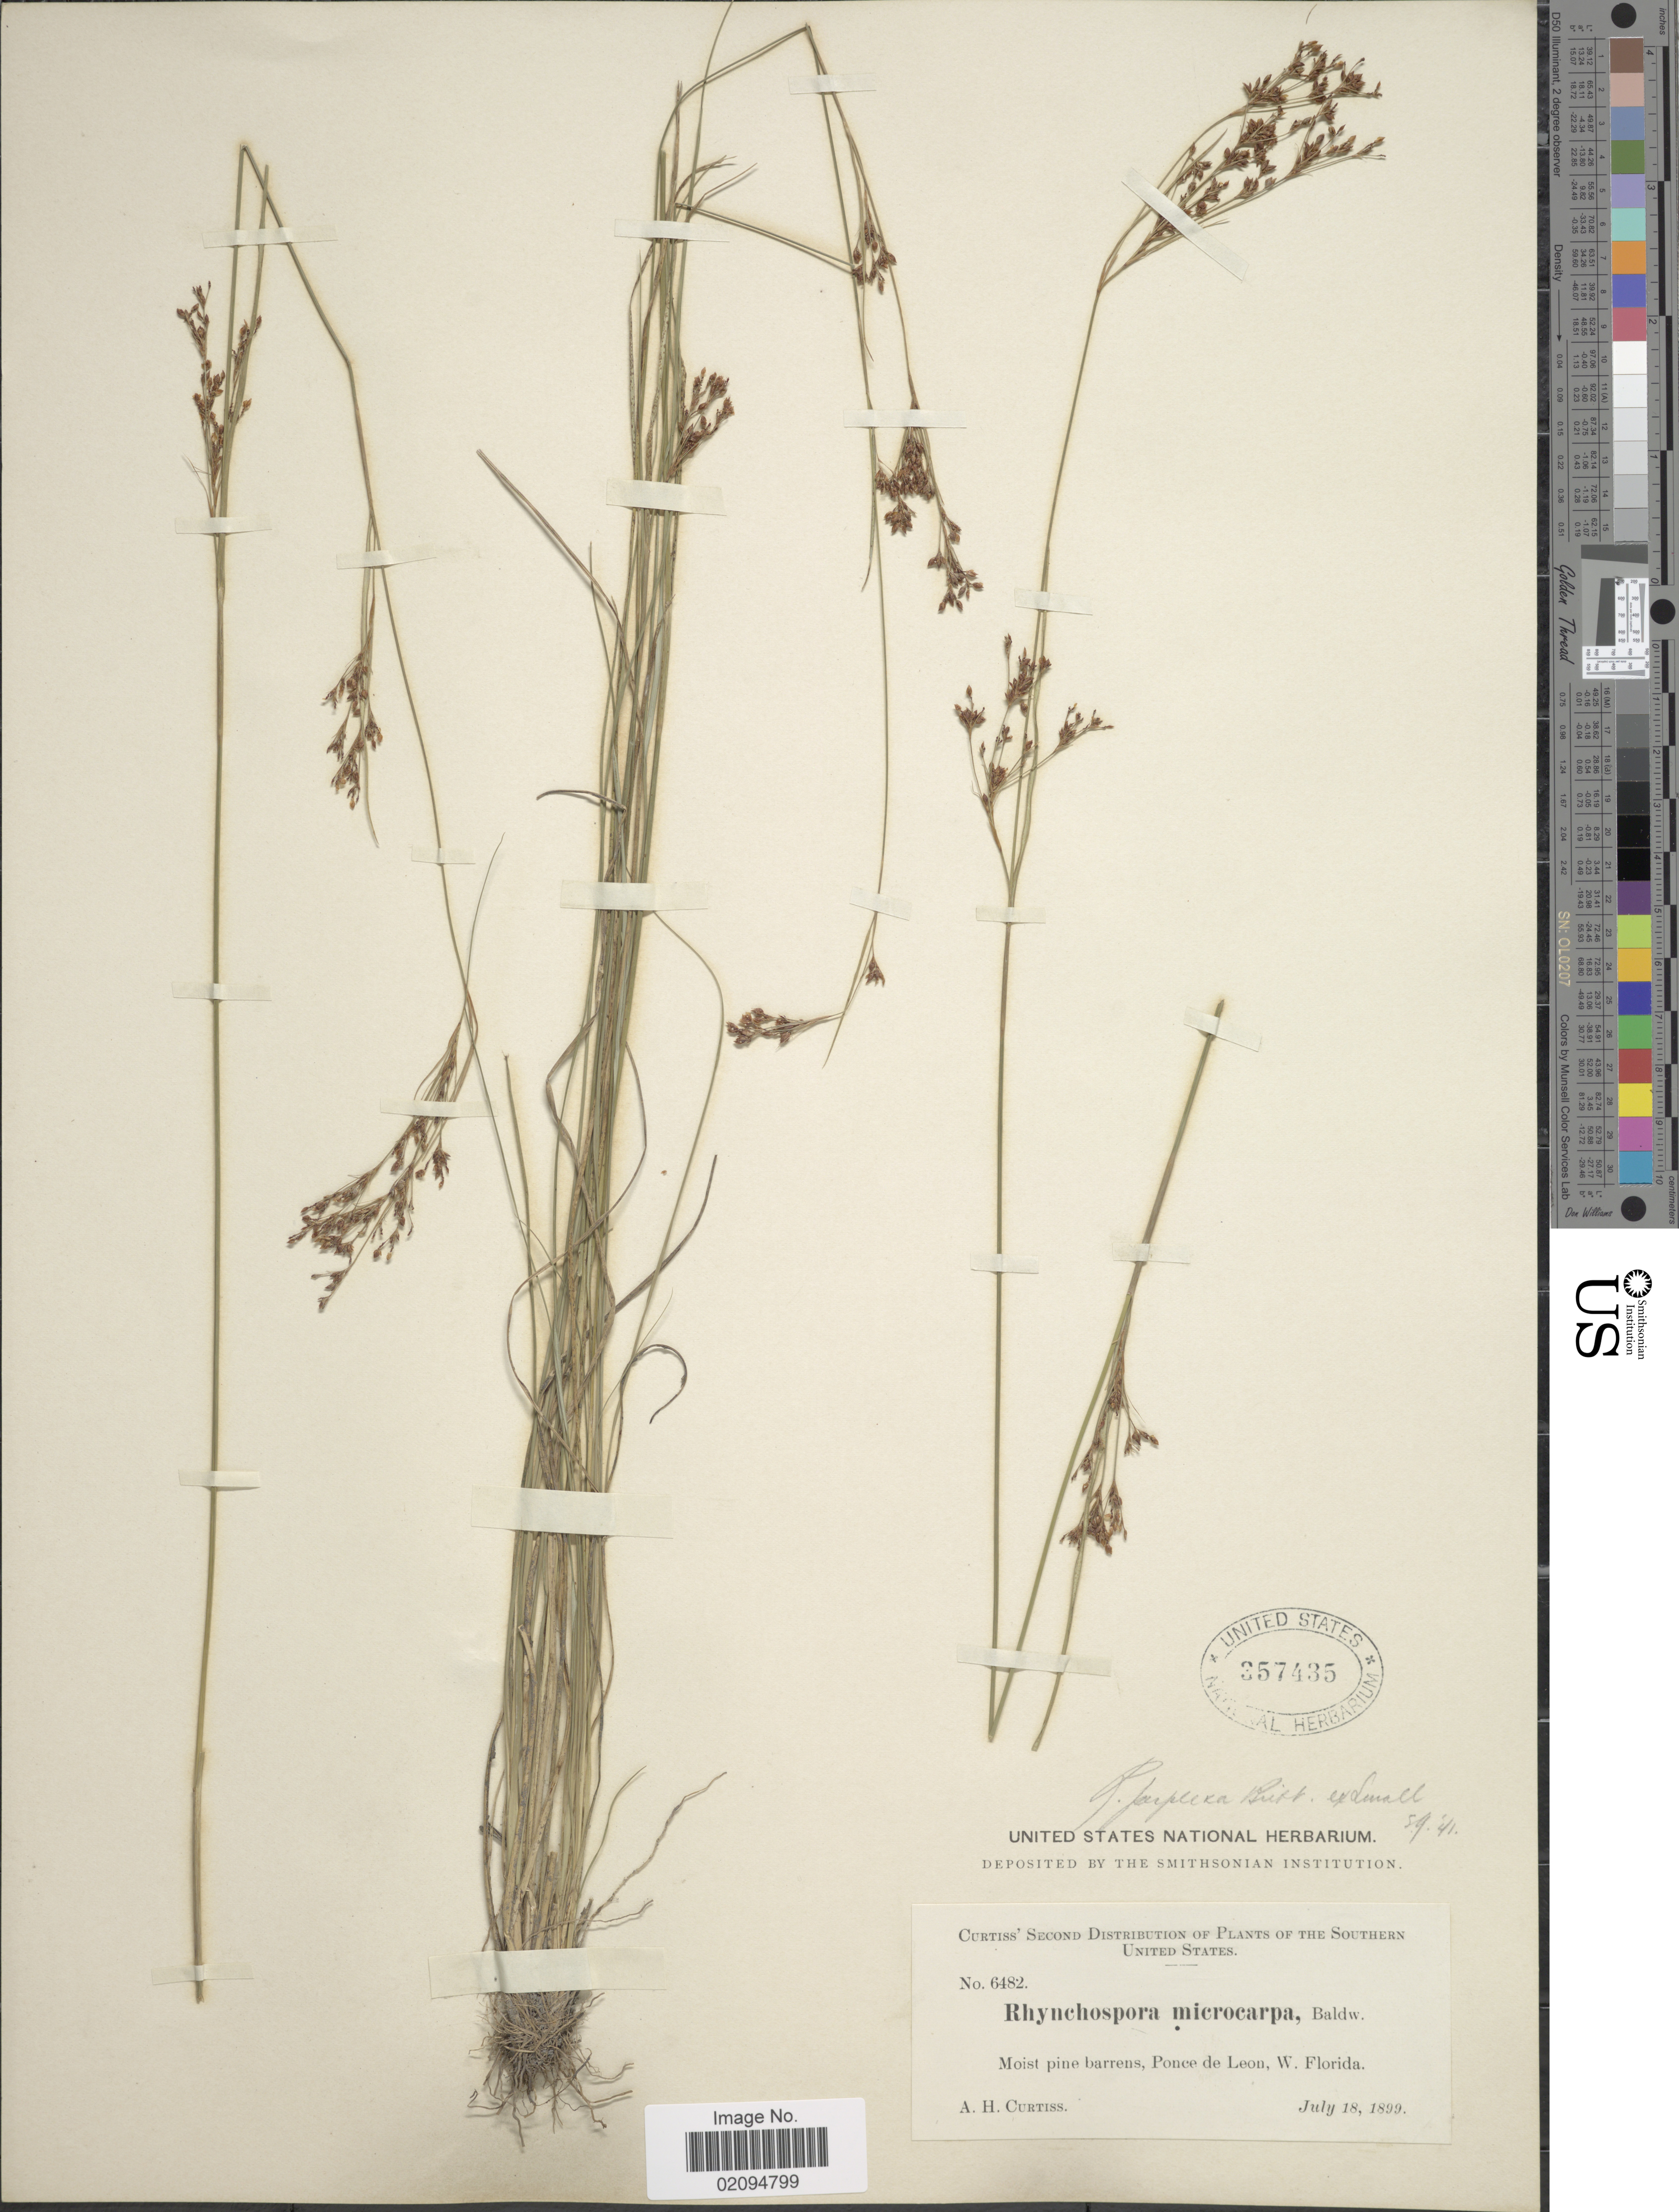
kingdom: Plantae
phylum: Tracheophyta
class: Liliopsida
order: Poales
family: Cyperaceae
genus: Rhynchospora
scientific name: Rhynchospora perplexa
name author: Britton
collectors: A. H. Curtiss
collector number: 6482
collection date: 1899-07-18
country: United States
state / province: Florida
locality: Ponce de Leon. W. Florida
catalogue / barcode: US 357435